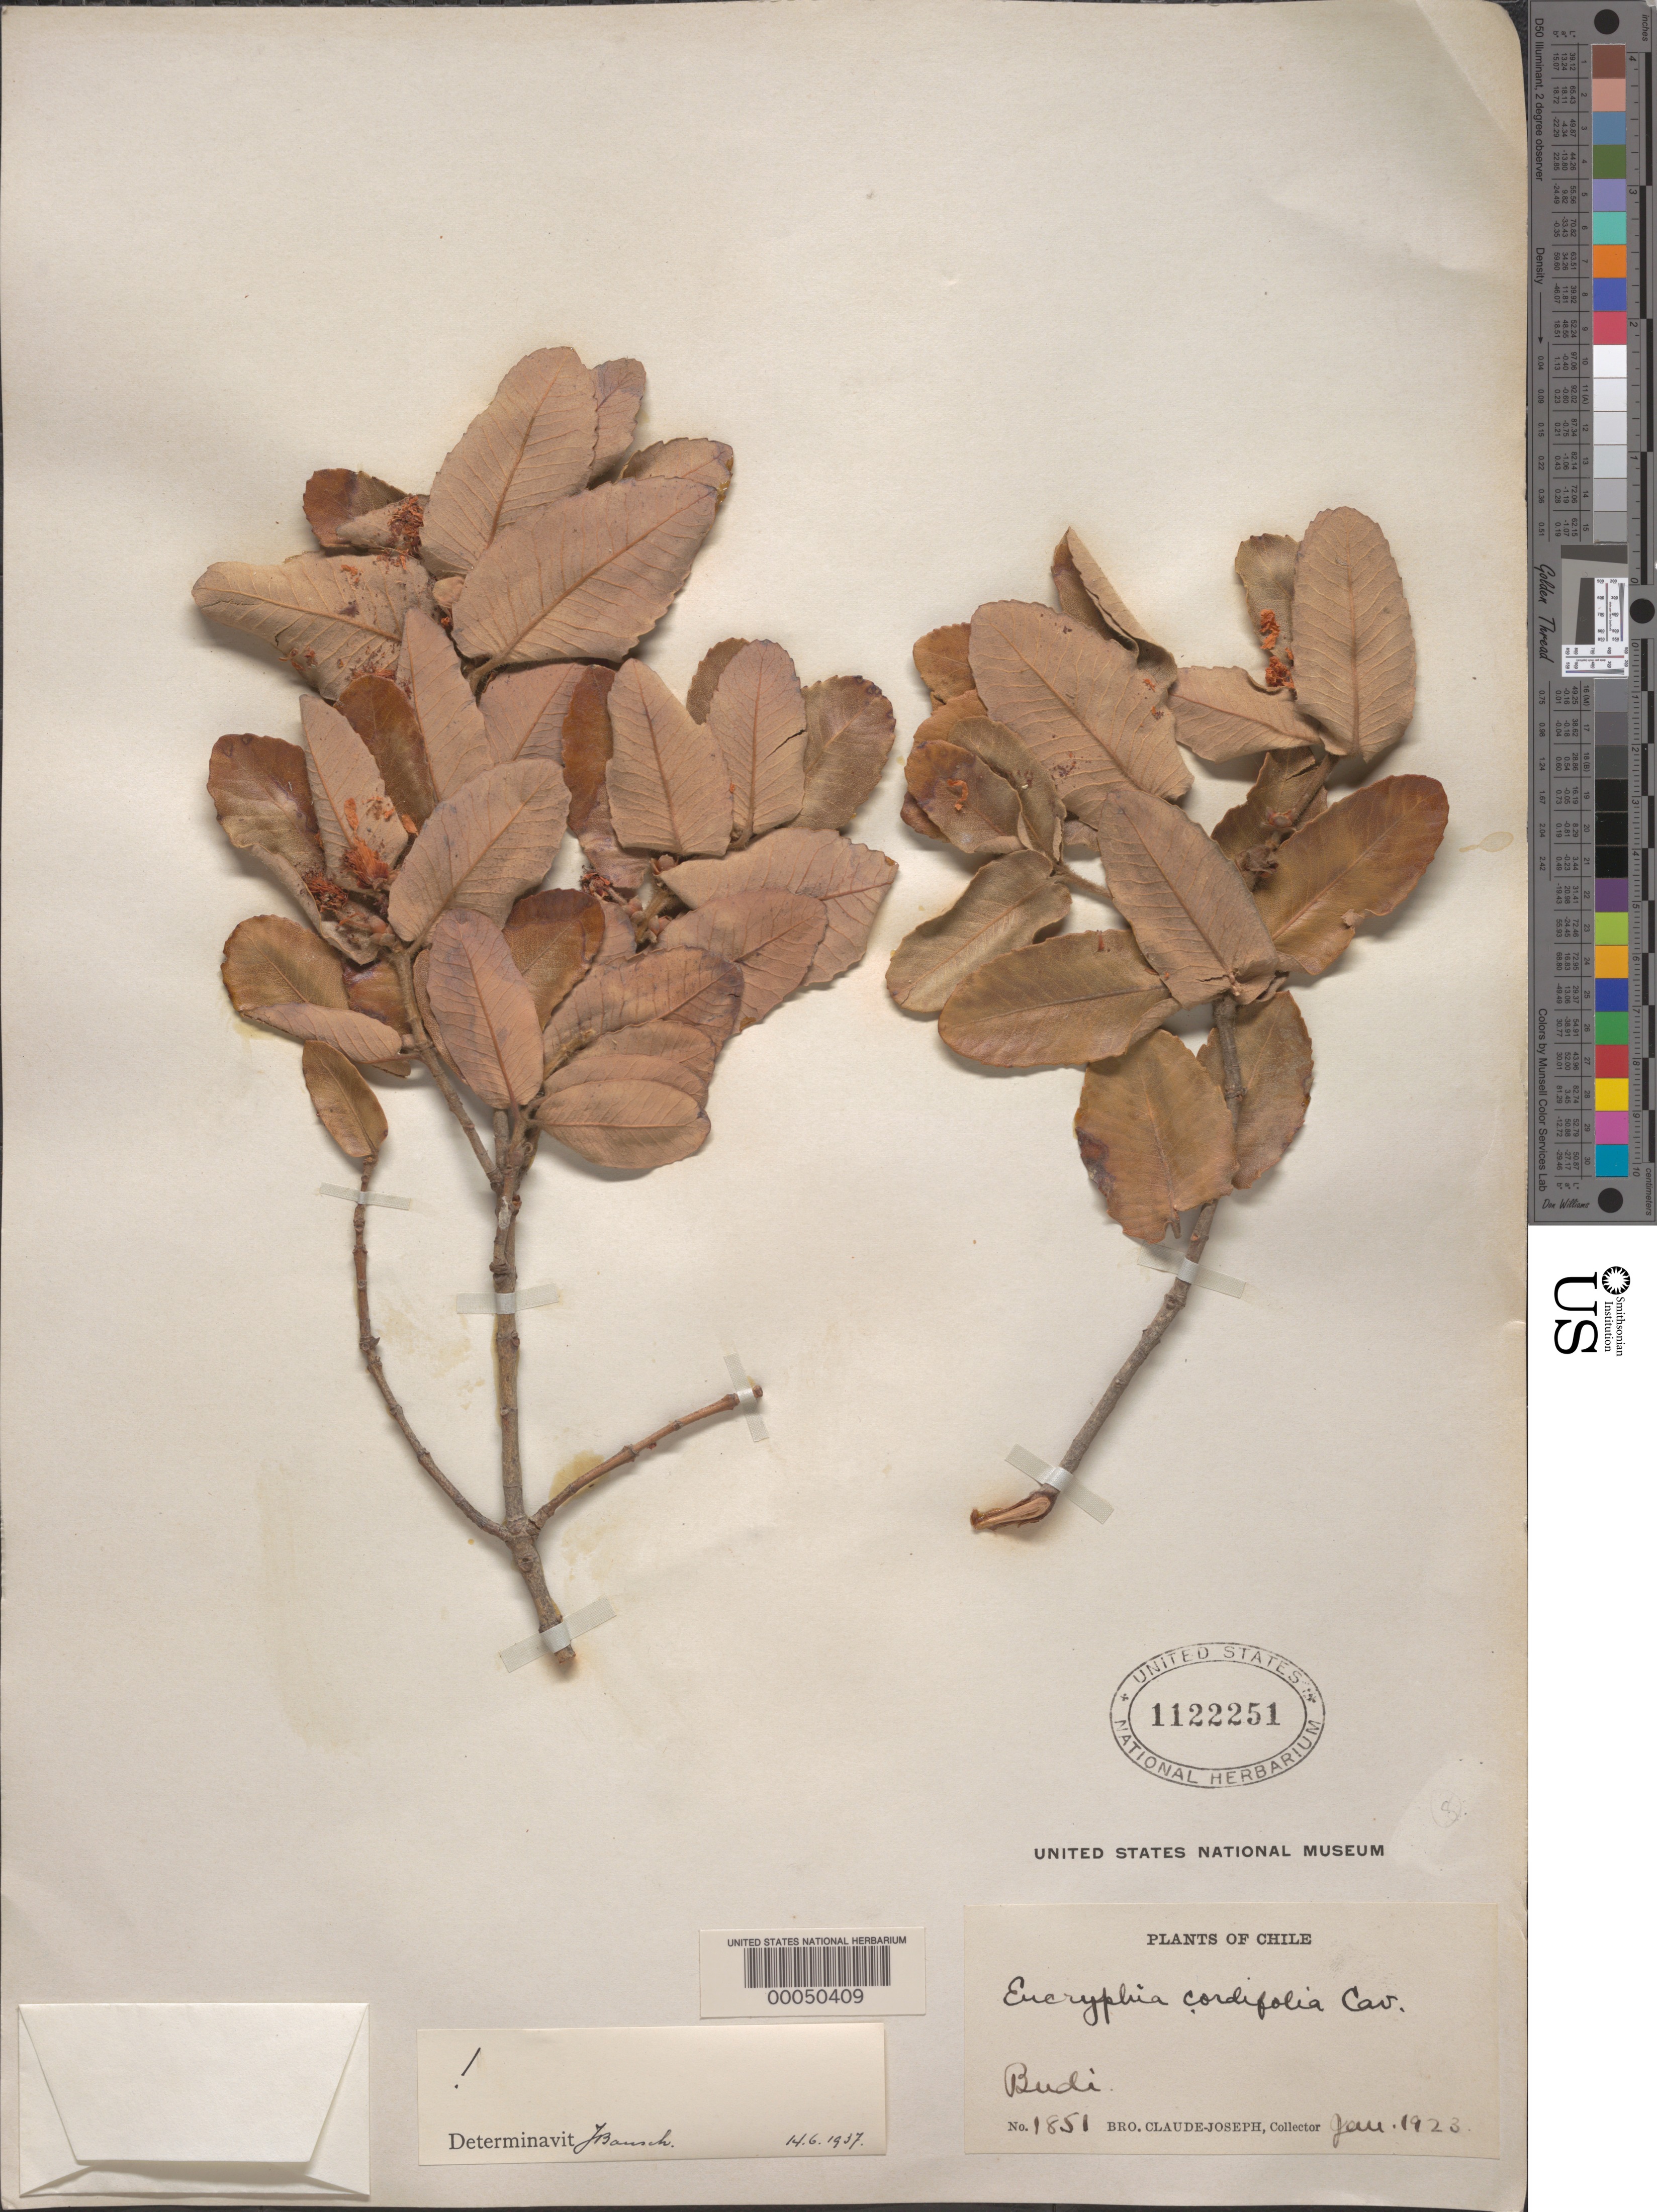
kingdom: Plantae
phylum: Tracheophyta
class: Magnoliopsida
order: Oxalidales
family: Cunoniaceae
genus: Eucryphia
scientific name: Eucryphia cordifolia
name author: Cav.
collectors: Bro. Claude-Joseph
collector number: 1851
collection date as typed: Jan 1923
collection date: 1923-01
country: Chile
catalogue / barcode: US 1122251